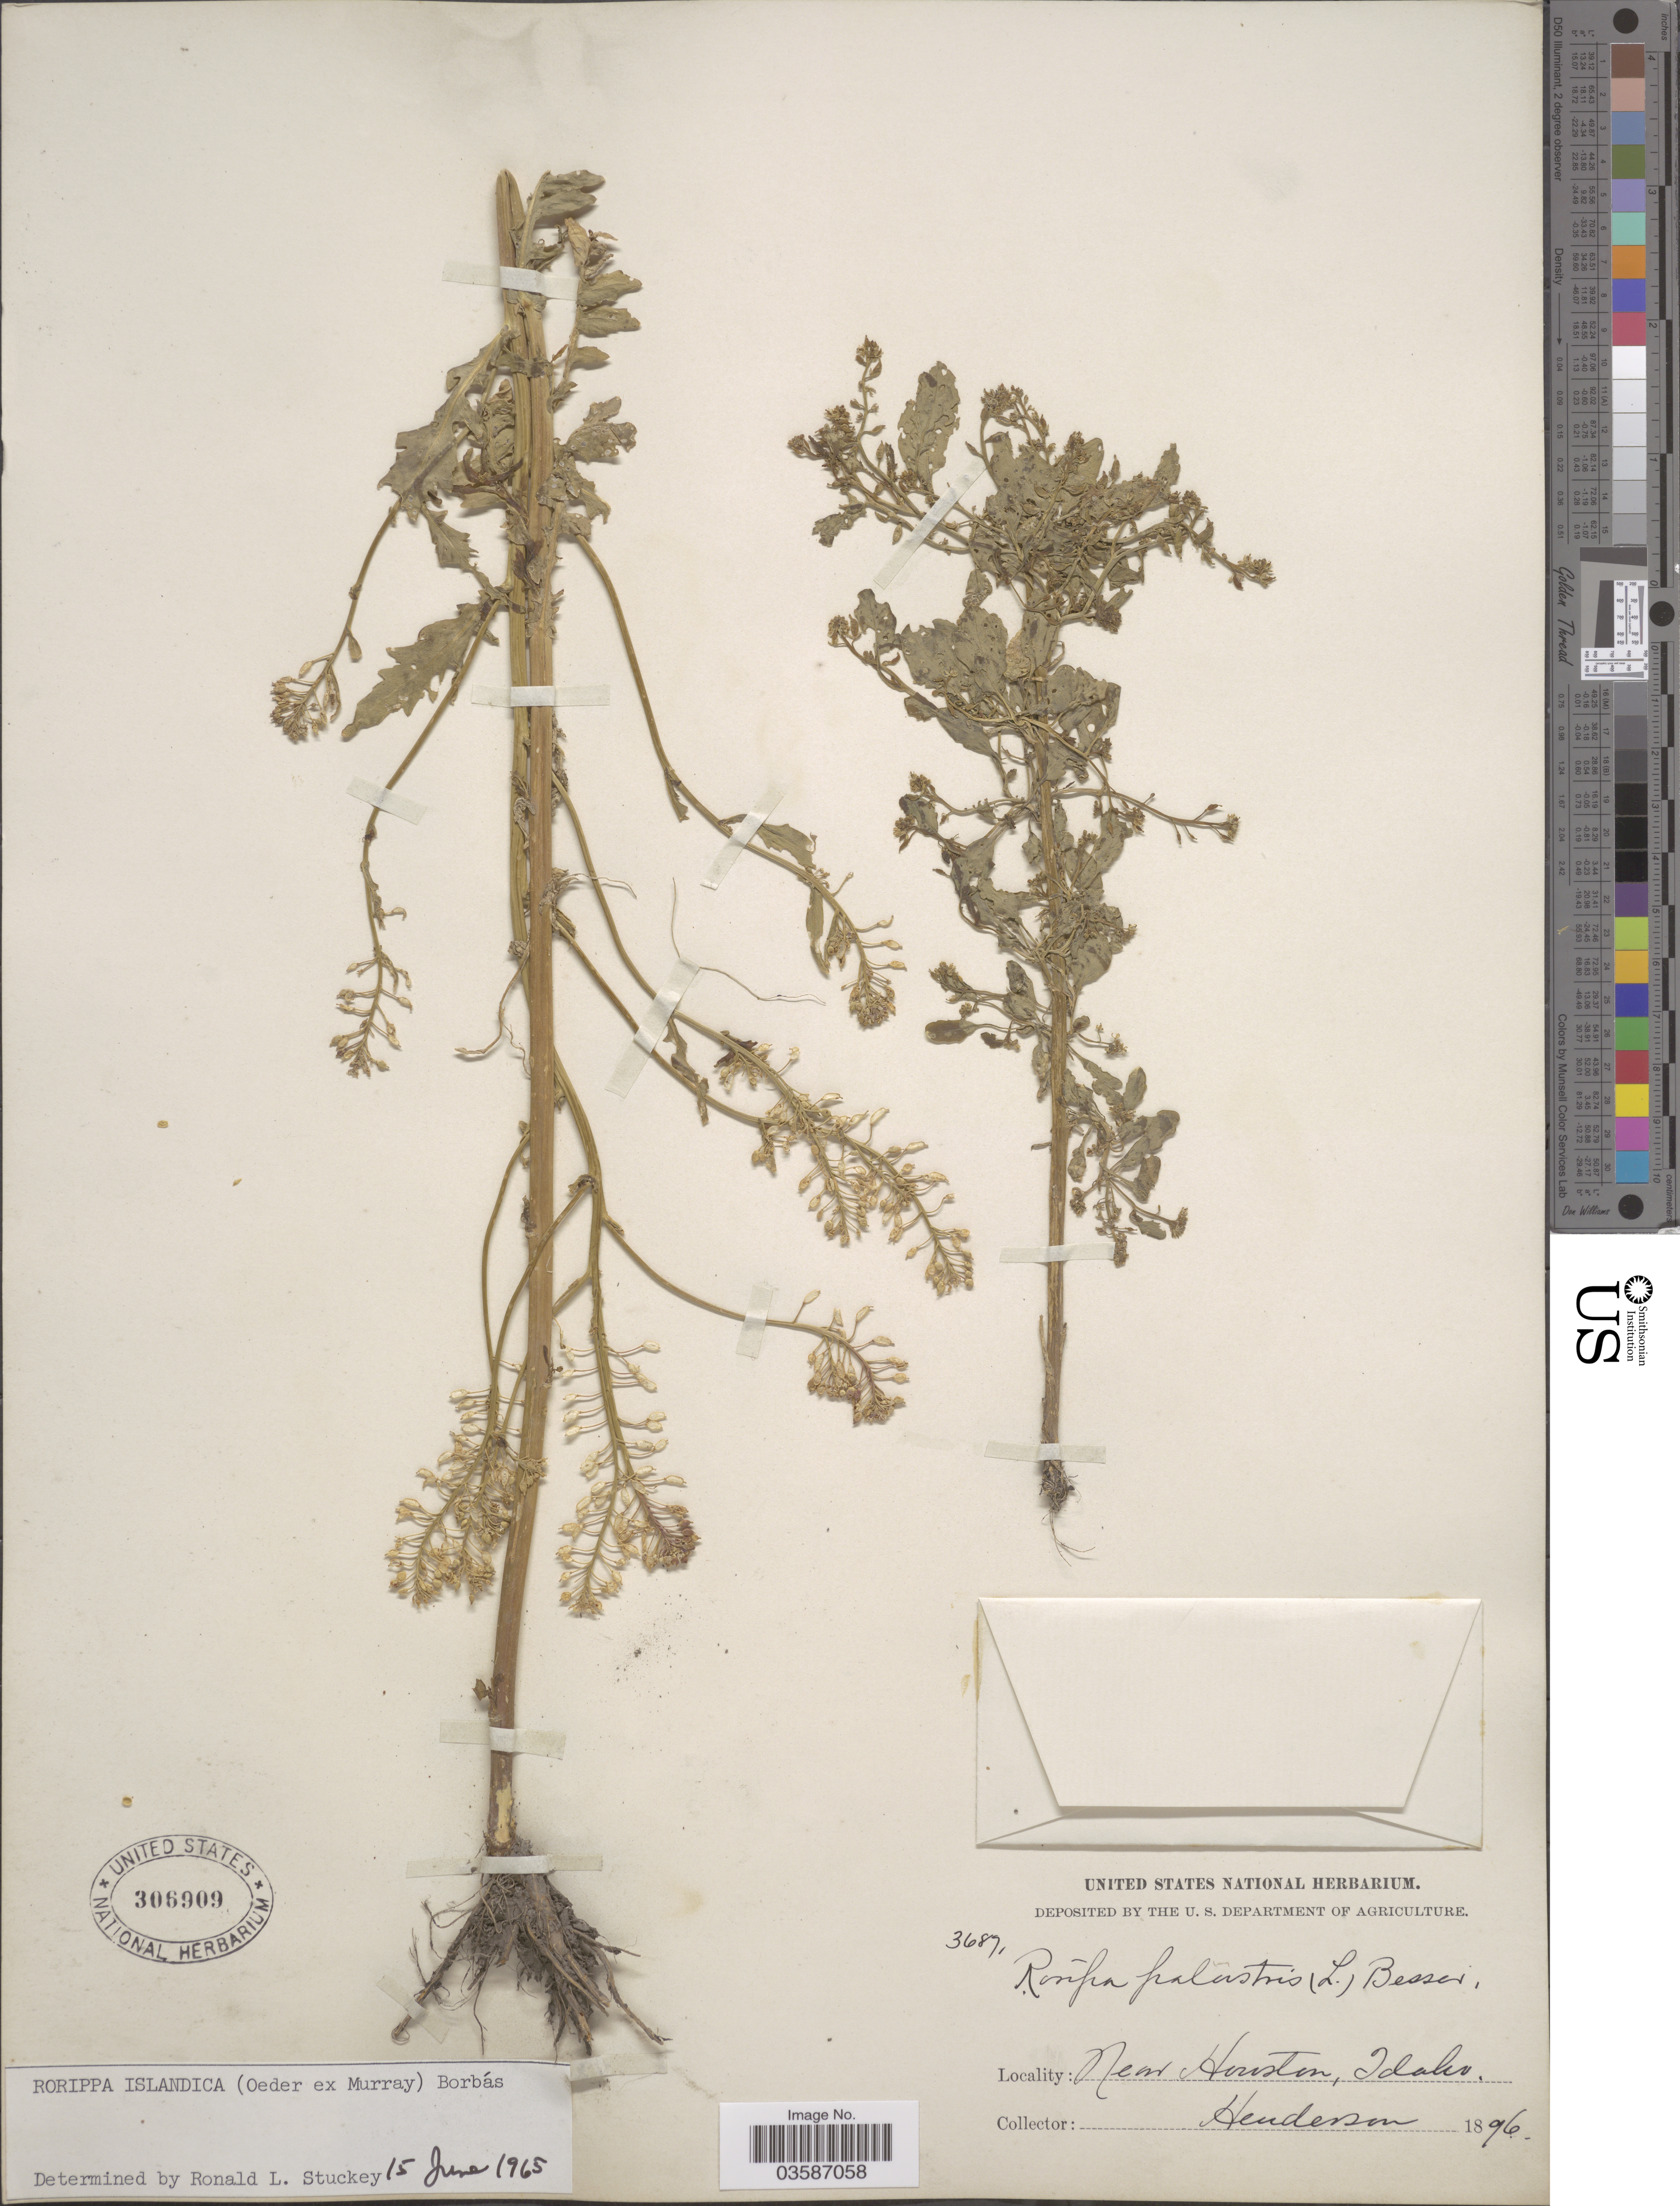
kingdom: Plantae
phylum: Tracheophyta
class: Magnoliopsida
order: Brassicales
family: Brassicaceae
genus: Rorippa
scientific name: Rorippa islandica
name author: (Oeder) Borbás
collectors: -. Henderson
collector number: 3687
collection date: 1896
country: United States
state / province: Idaho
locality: New Houston.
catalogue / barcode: US 306909